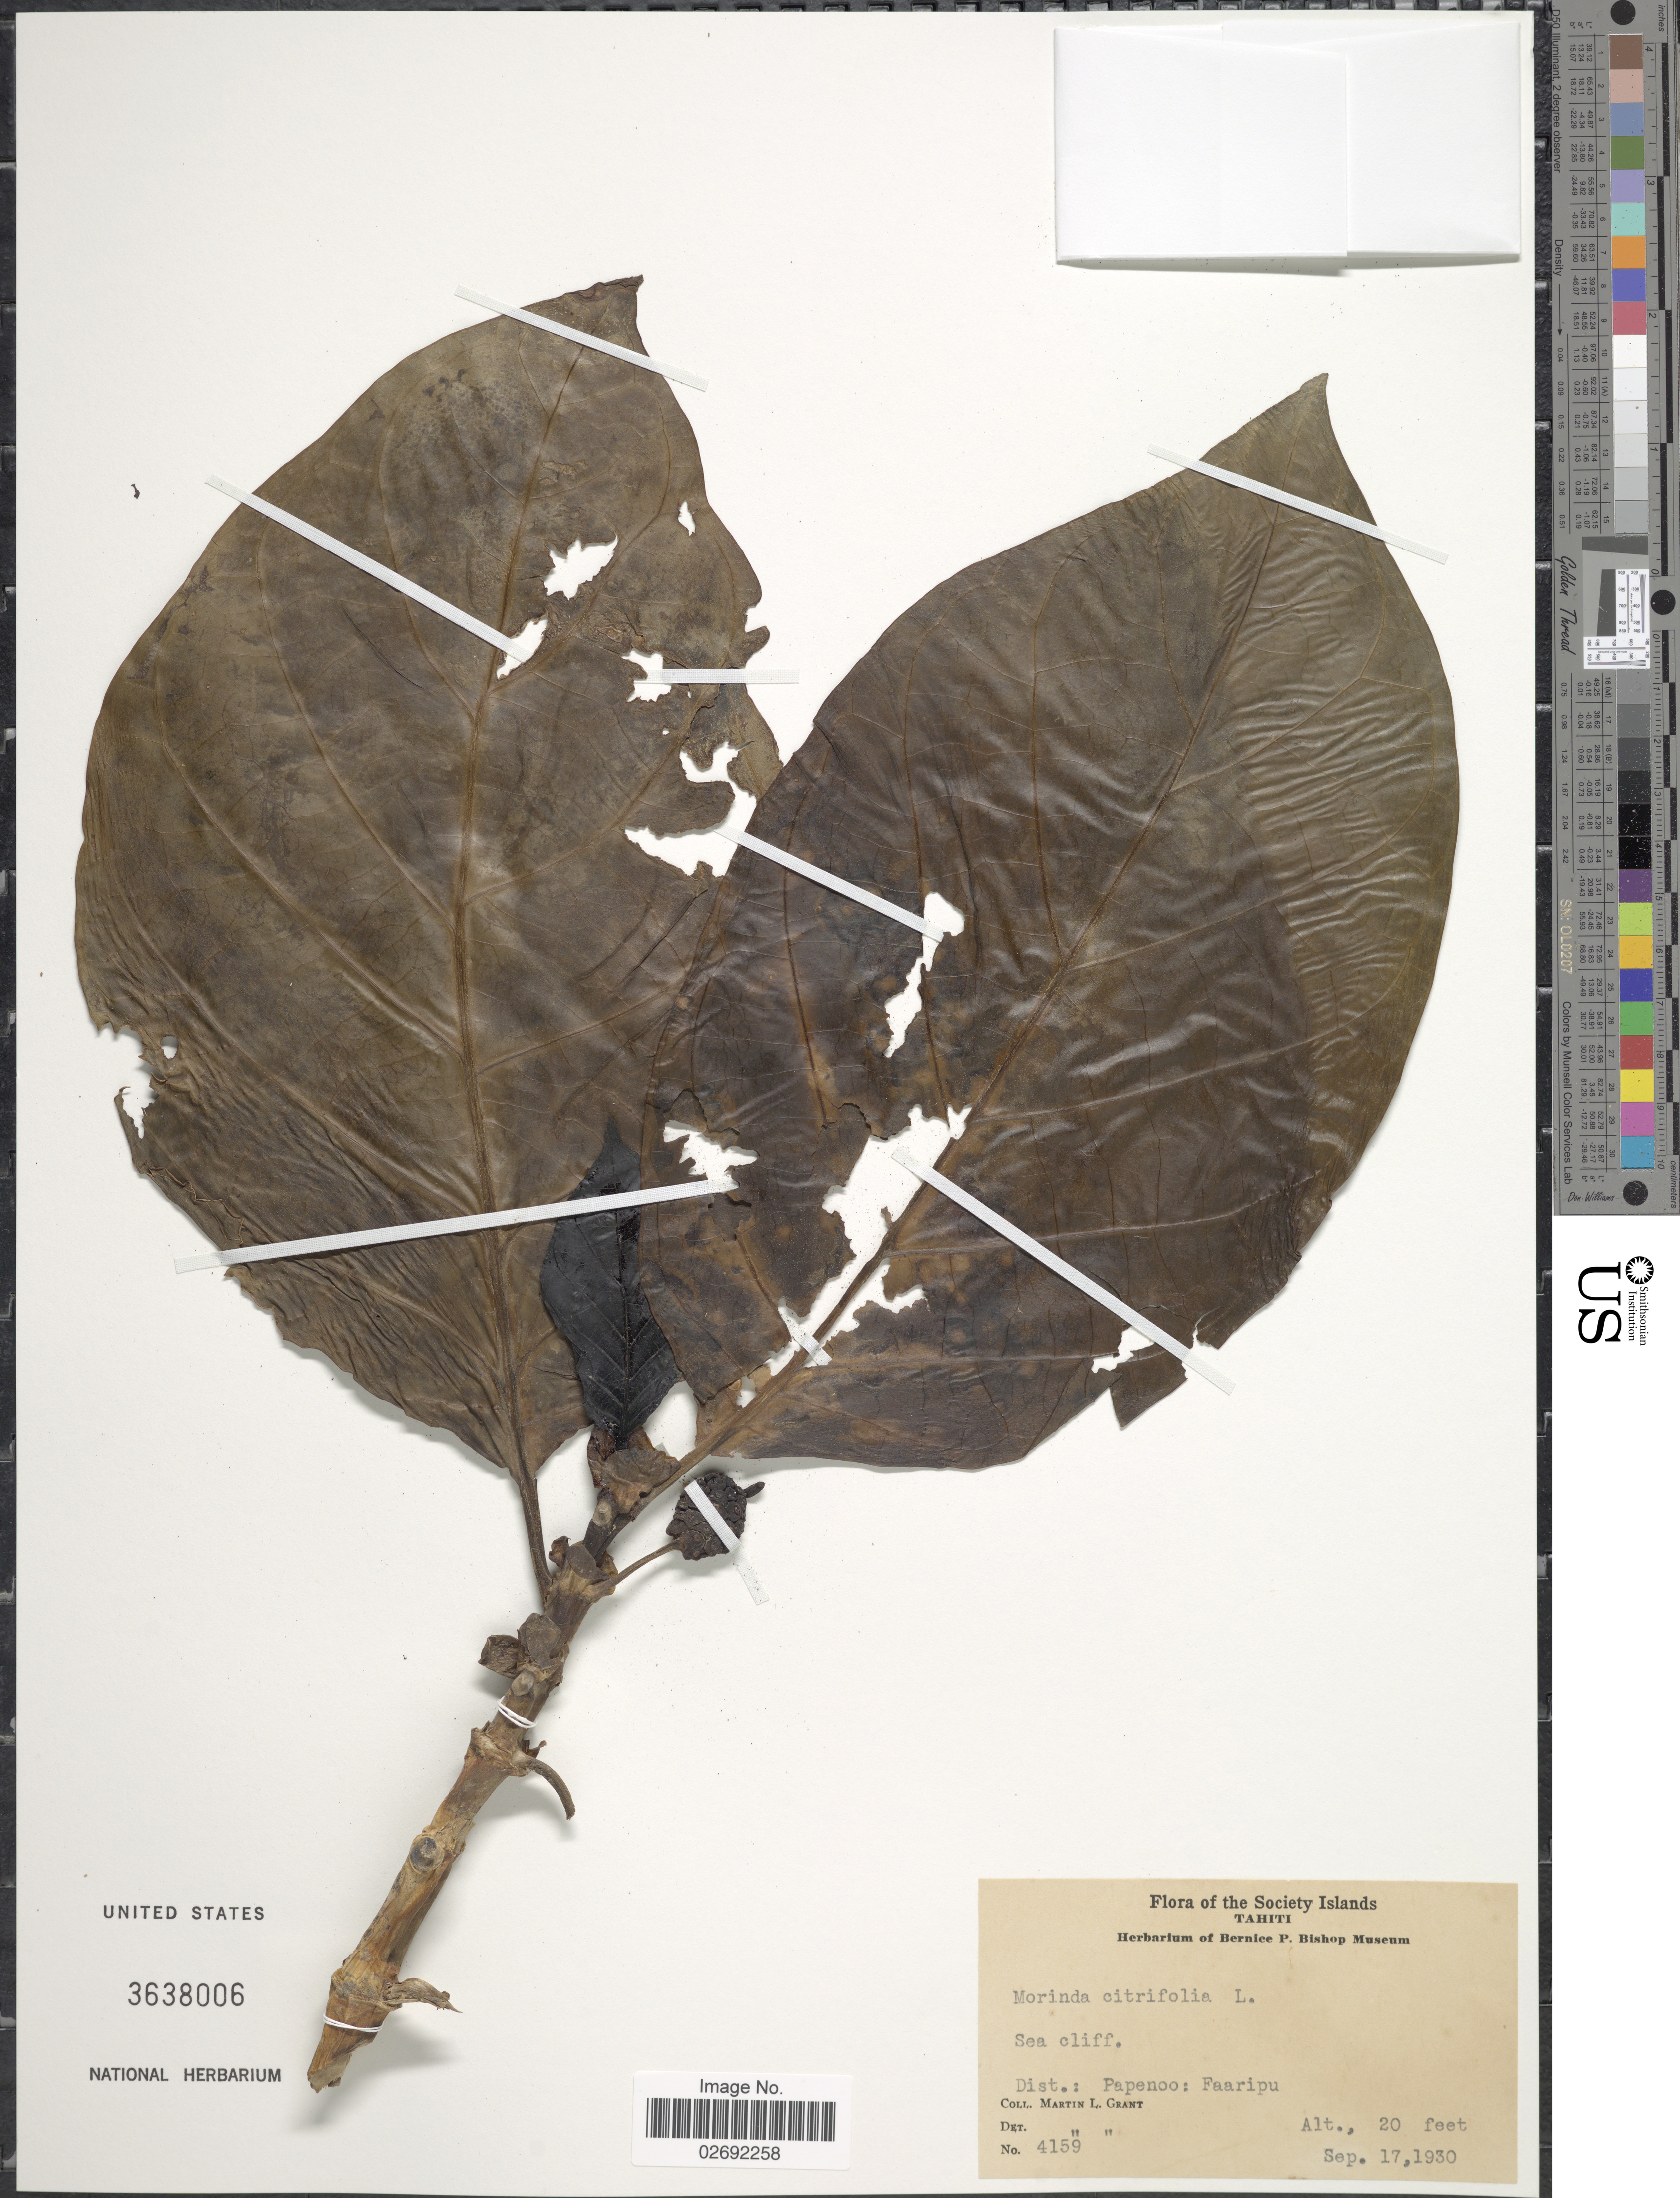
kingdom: Plantae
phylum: Tracheophyta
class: Magnoliopsida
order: Gentianales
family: Rubiaceae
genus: Morinda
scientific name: Morinda citrifolia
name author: L.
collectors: M. L. Grant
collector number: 4159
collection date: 1930-09-17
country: French Polynesia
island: Tahiti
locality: Society Islands. Tahiti. Dist.: Papenoo: Faaripu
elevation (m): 6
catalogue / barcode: US 3638006